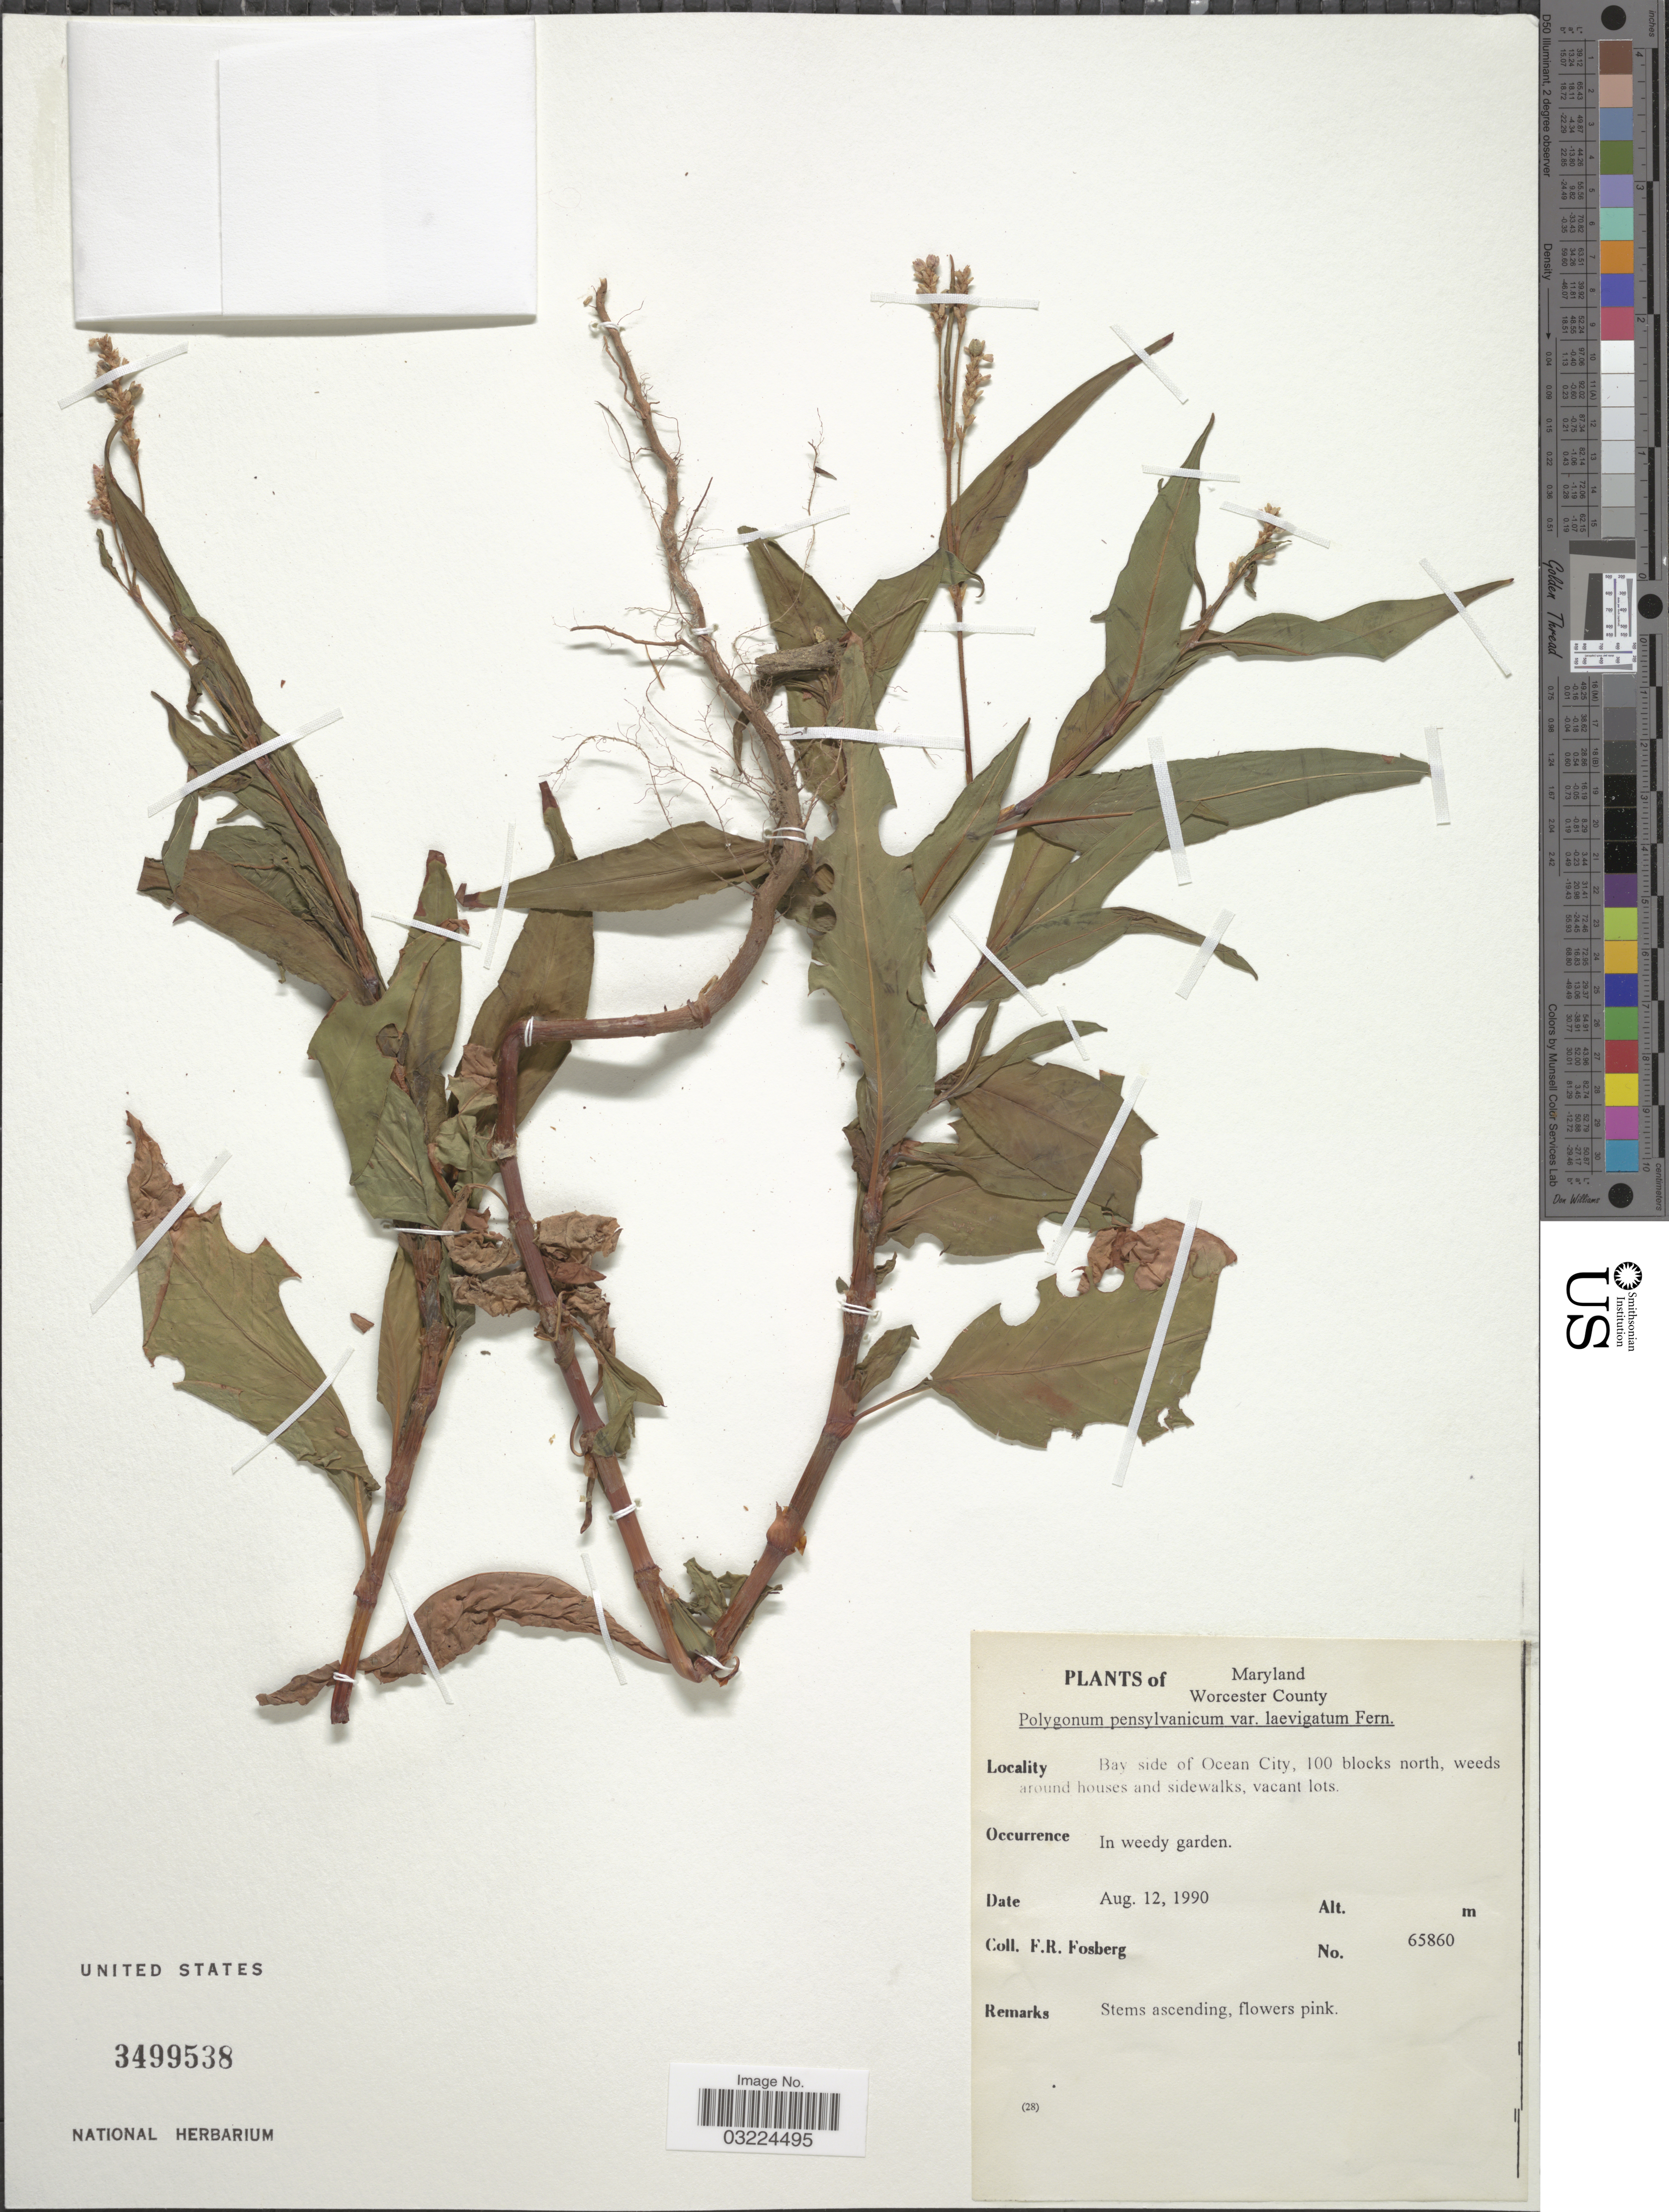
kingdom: Plantae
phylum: Tracheophyta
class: Magnoliopsida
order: Caryophyllales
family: Polygonaceae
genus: Persicaria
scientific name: Persicaria pensylvanica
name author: (L.) M. Gómez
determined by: Atha, D. E.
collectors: F. R. Fosberg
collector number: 65860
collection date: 1990-08-12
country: United States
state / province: Maryland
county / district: Worcester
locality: Worcester County. Bay side of Ocean City, 100 blocks north.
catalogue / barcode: US 3499538